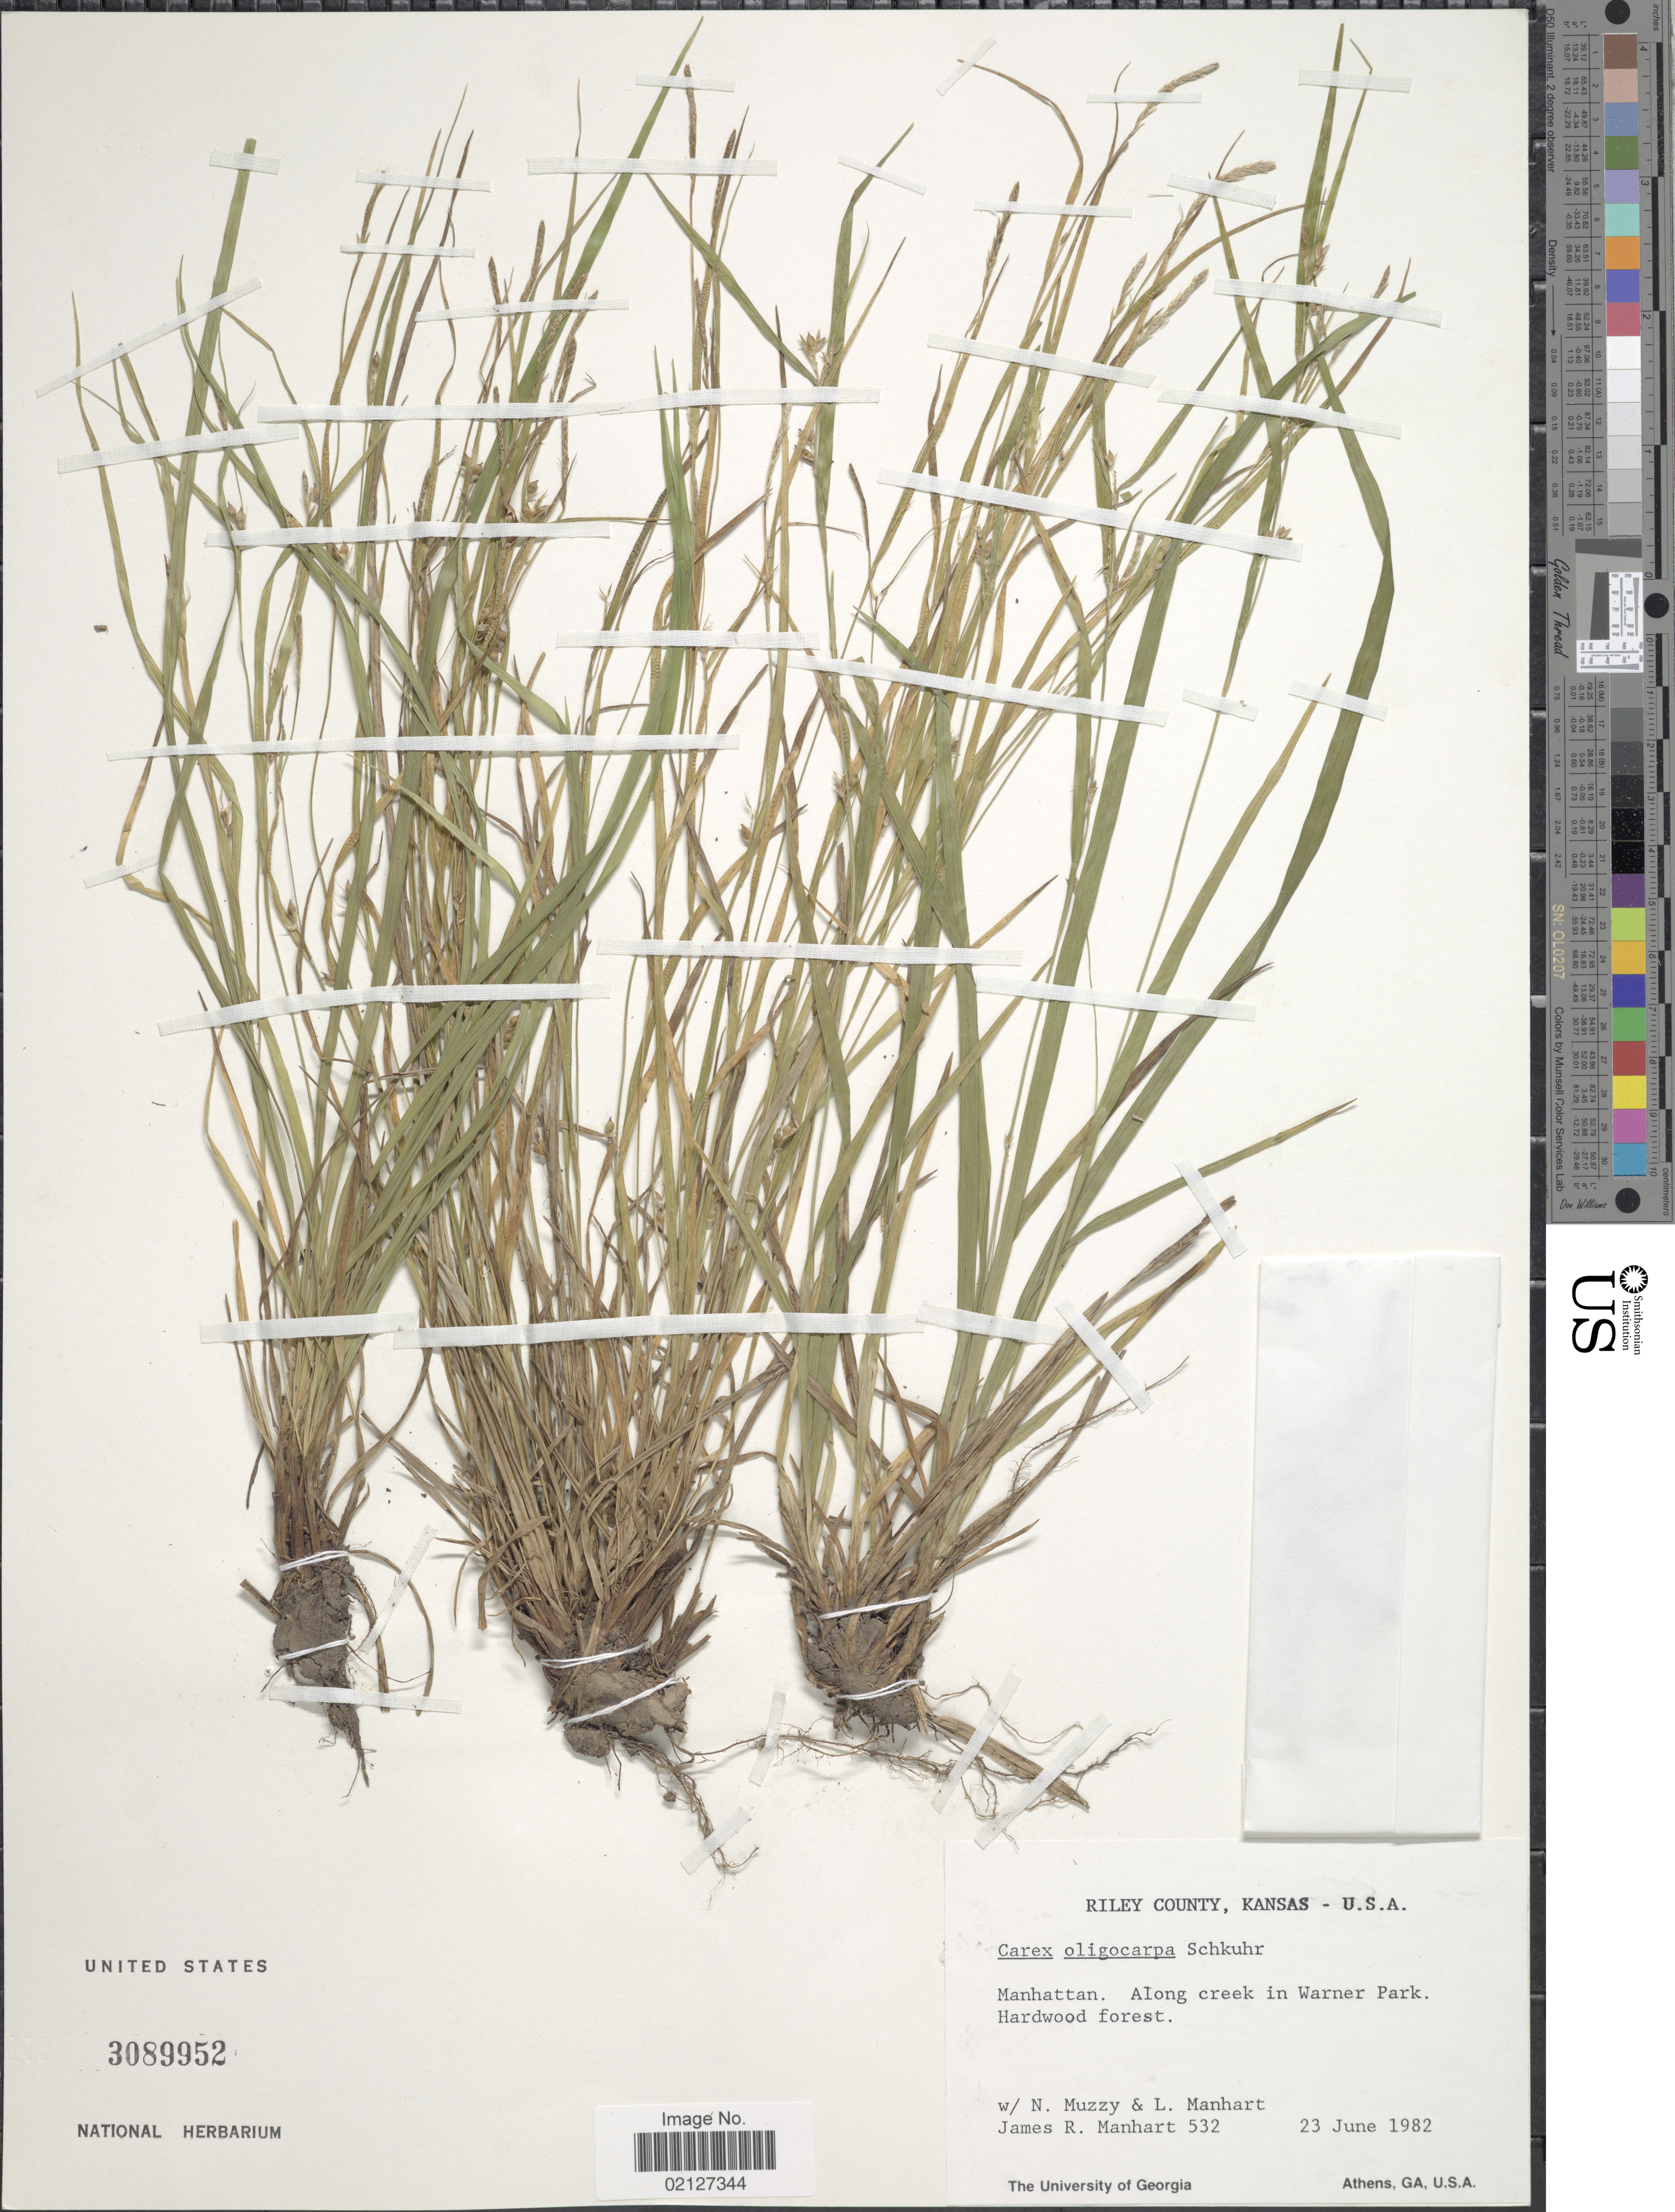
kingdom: Plantae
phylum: Tracheophyta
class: Liliopsida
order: Poales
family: Cyperaceae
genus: Carex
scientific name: Carex oligocarpa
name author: Willd.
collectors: J. Manhart, N. Muzzy & L. Manhart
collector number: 532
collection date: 1982-06-23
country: United States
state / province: Kansas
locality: Riley County, Manhattan, along creek in Warner Park, Hardwood forest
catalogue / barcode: US 3089952